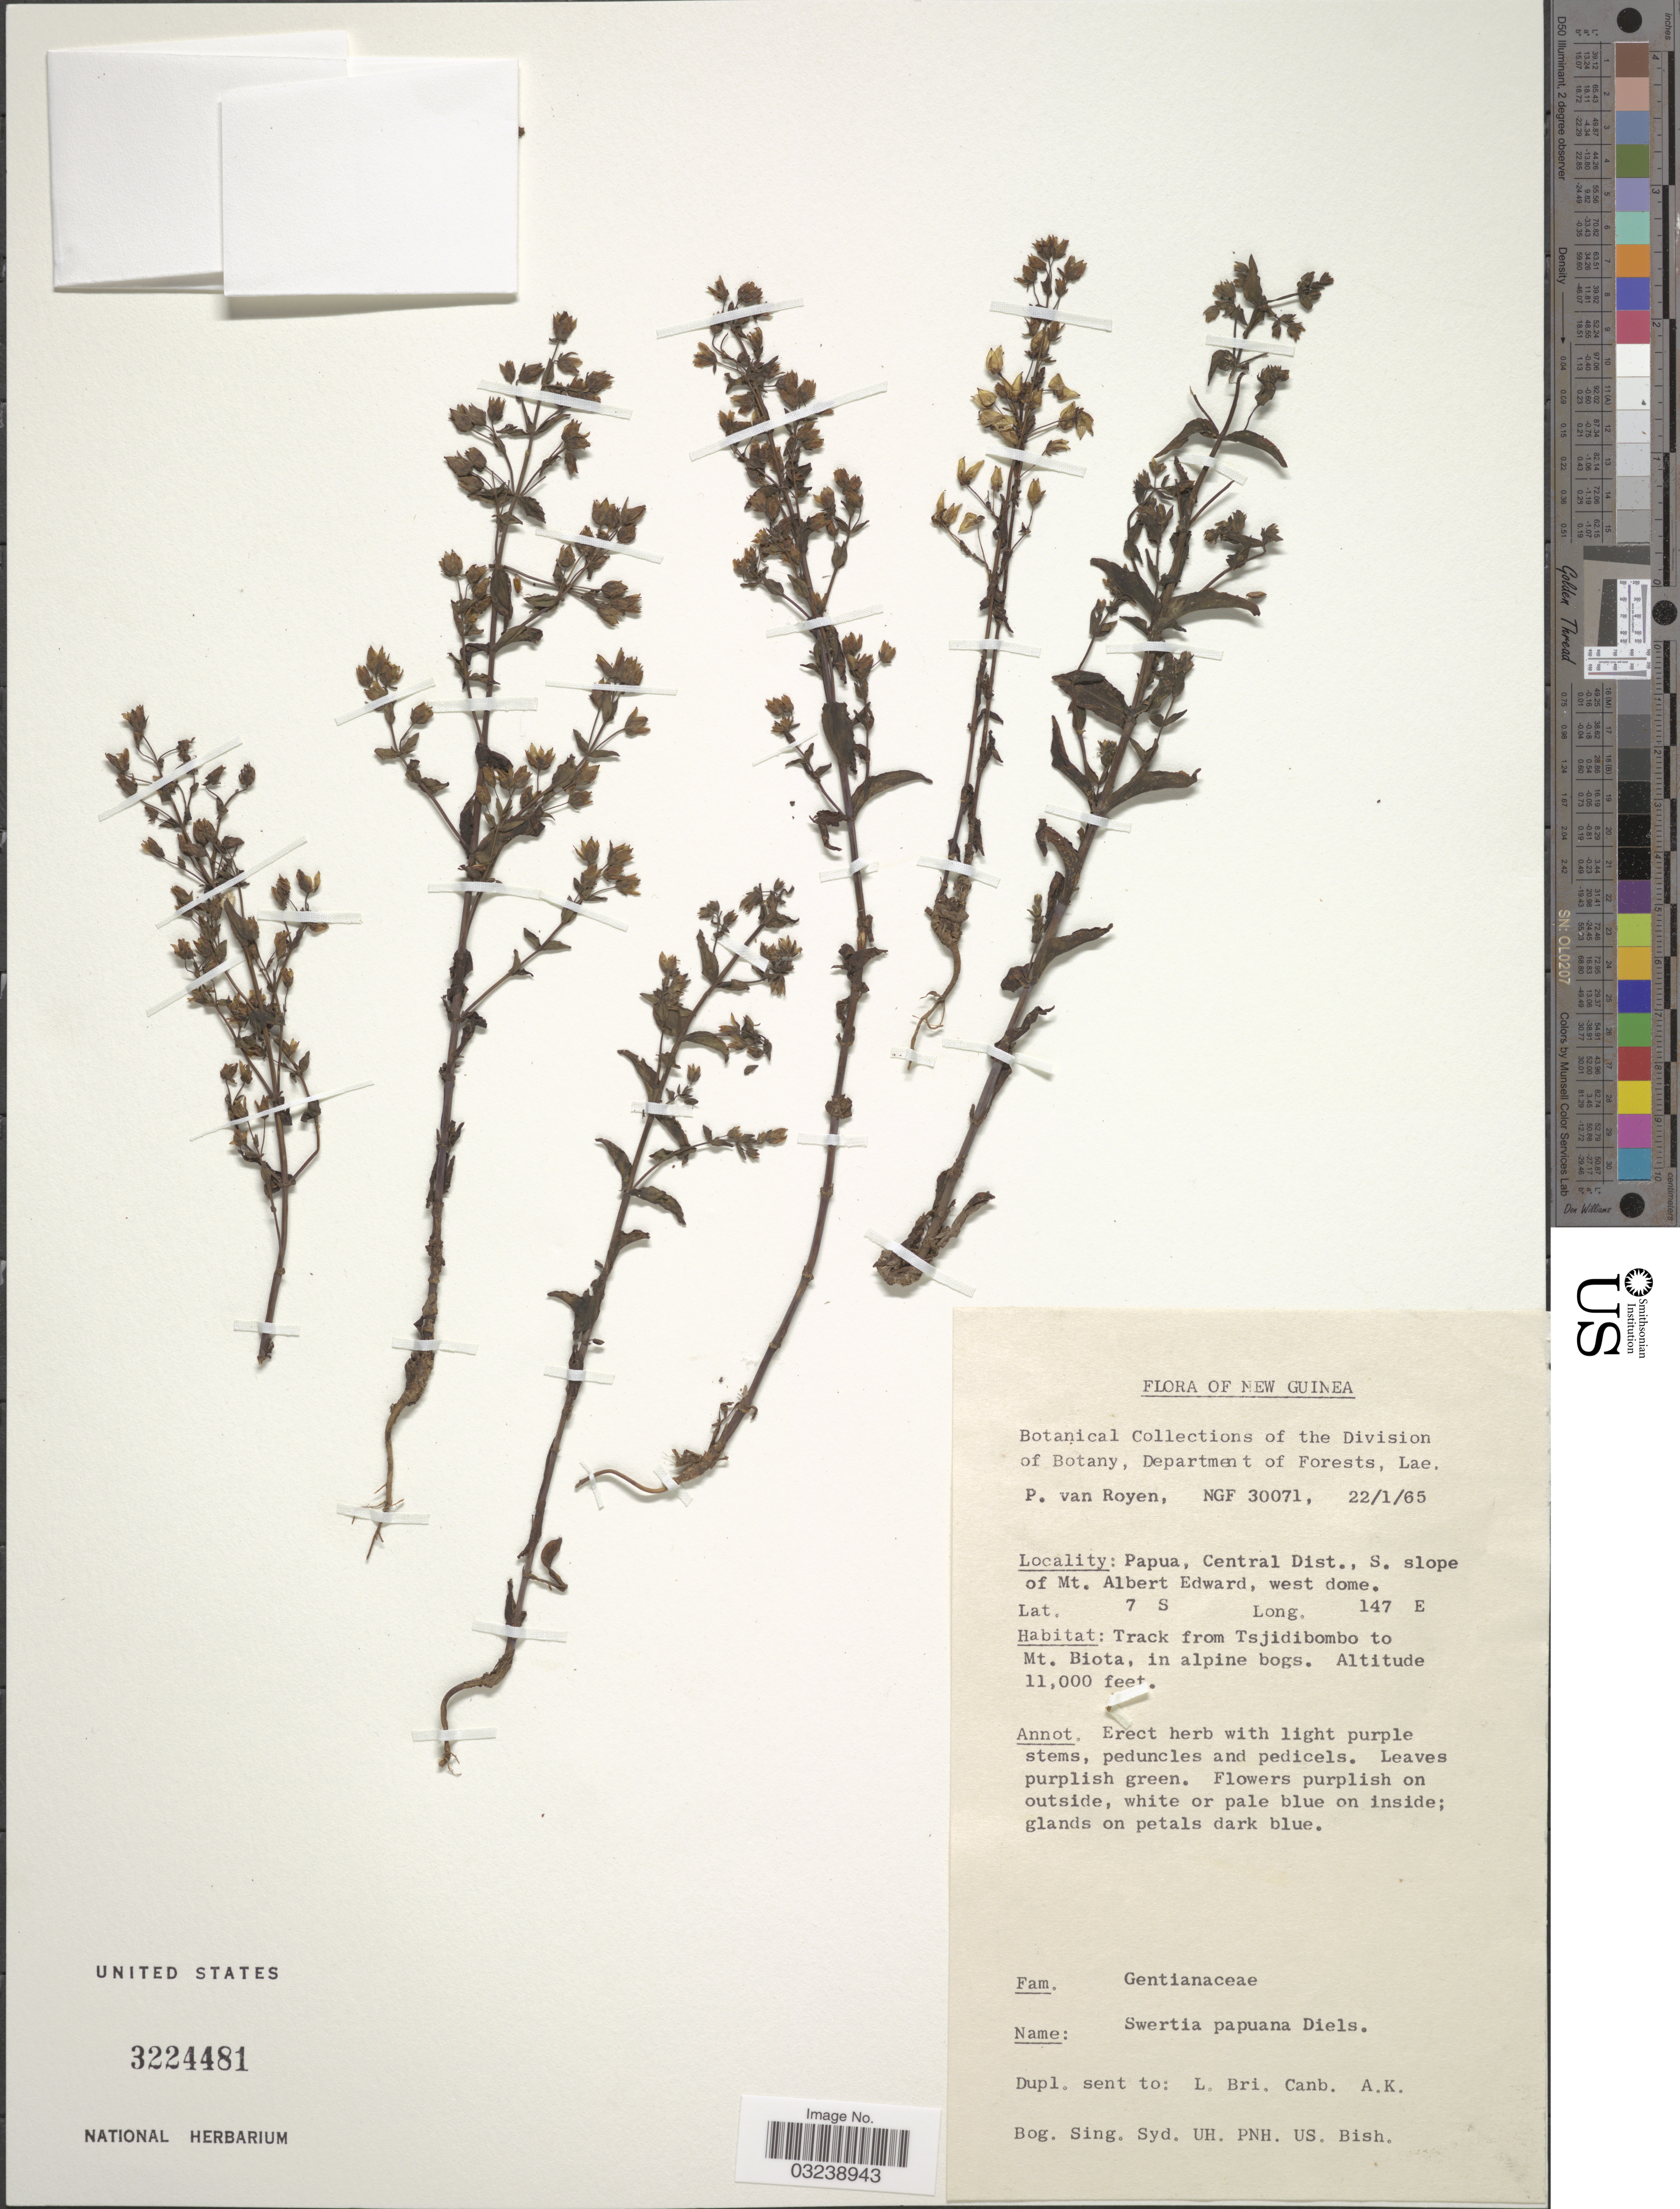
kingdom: Plantae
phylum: Tracheophyta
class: Magnoliopsida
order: Gentianales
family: Gentianaceae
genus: Swertia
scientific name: Swertia papuana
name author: Diels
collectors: P. van Royen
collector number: NGF30071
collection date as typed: Transcribed d/m/y: 22/1/65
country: Papua New Guinea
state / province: Central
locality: New Guinea. Papua, Central Dist., S. slope of Mt. Albert Edward, west dome. Track from Tsjidibombo to Mt. Biota.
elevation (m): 3353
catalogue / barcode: US 3224481